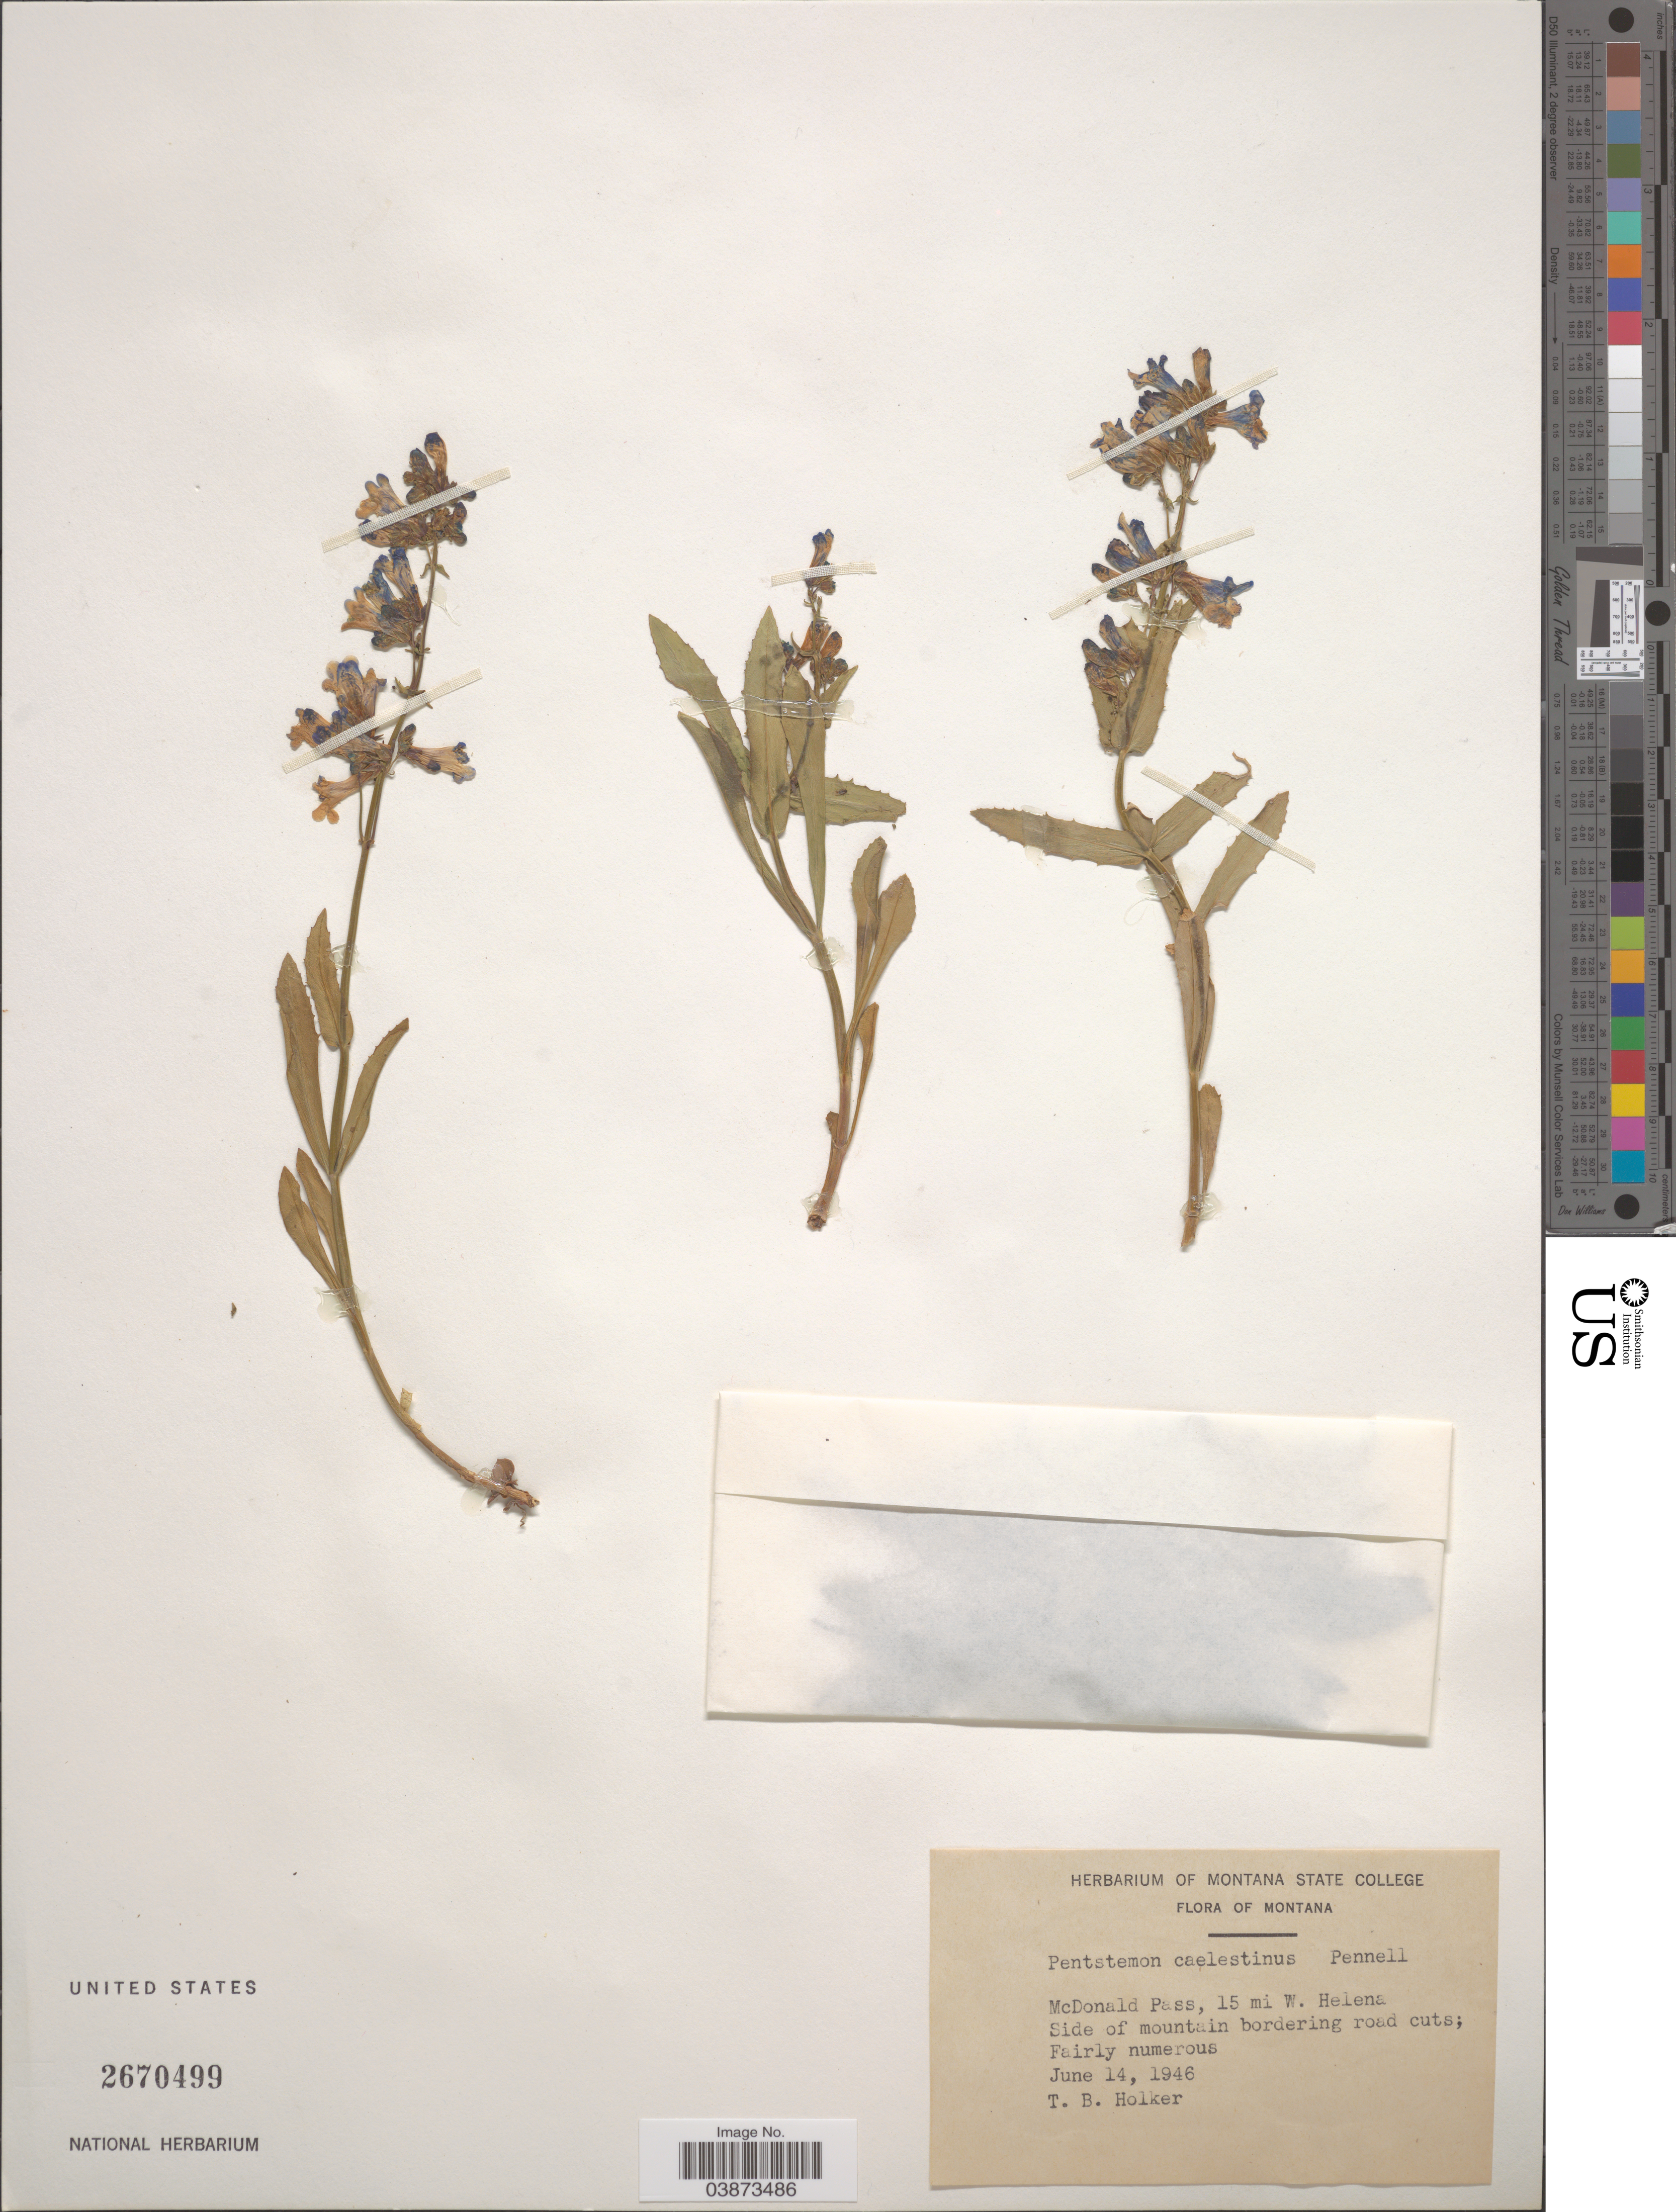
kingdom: Plantae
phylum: Tracheophyta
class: Magnoliopsida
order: Lamiales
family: Plantaginaceae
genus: Penstemon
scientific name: Penstemon caelestinus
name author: Pennell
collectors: T. Holker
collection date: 1946-06-14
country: United States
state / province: Montana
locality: McDonald Pass, 15 mi. W. Helena. Side of mountain bordering road cuts.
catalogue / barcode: US 2670499